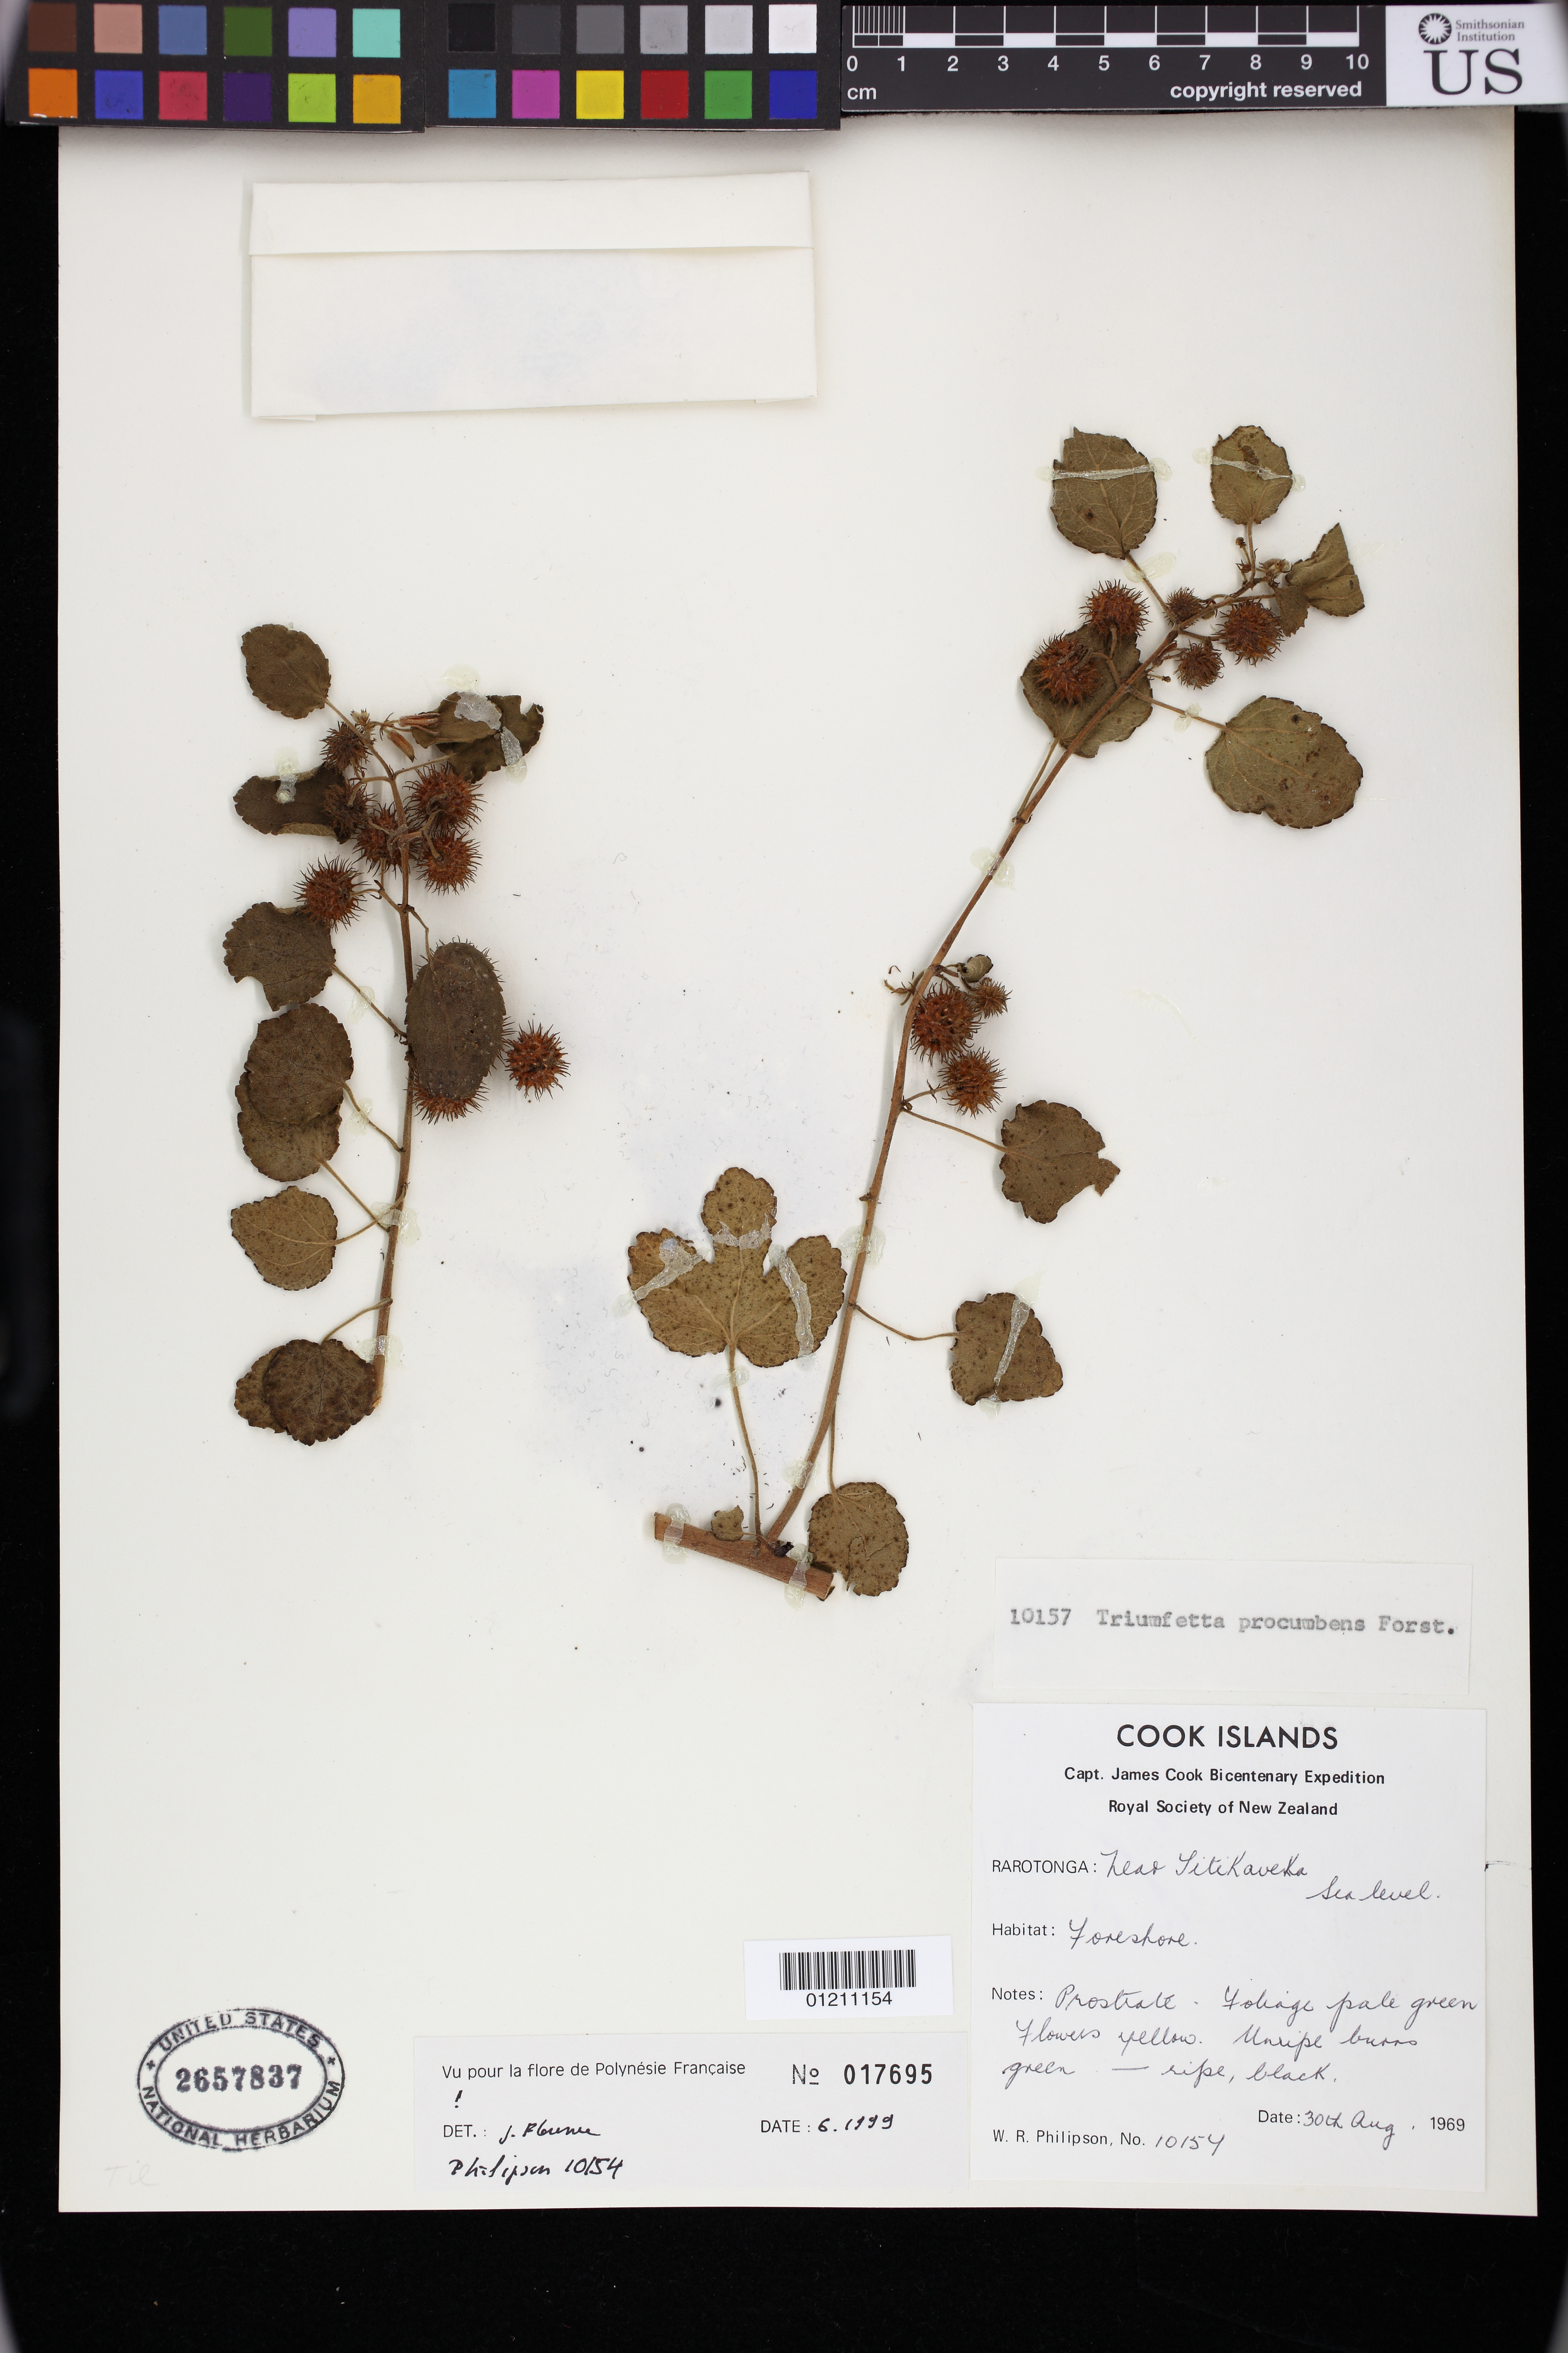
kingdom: Plantae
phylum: Tracheophyta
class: Magnoliopsida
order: Malvales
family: Malvaceae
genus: Triumfetta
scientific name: Triumfetta procumbens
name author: G. Forst.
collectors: W. R. Philipson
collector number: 10154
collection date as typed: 30 Aug 1969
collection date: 1969-08-30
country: Cook Islands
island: Rarotonga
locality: Rarotonga: near Titikaveka, foreshore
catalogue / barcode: US 2657837